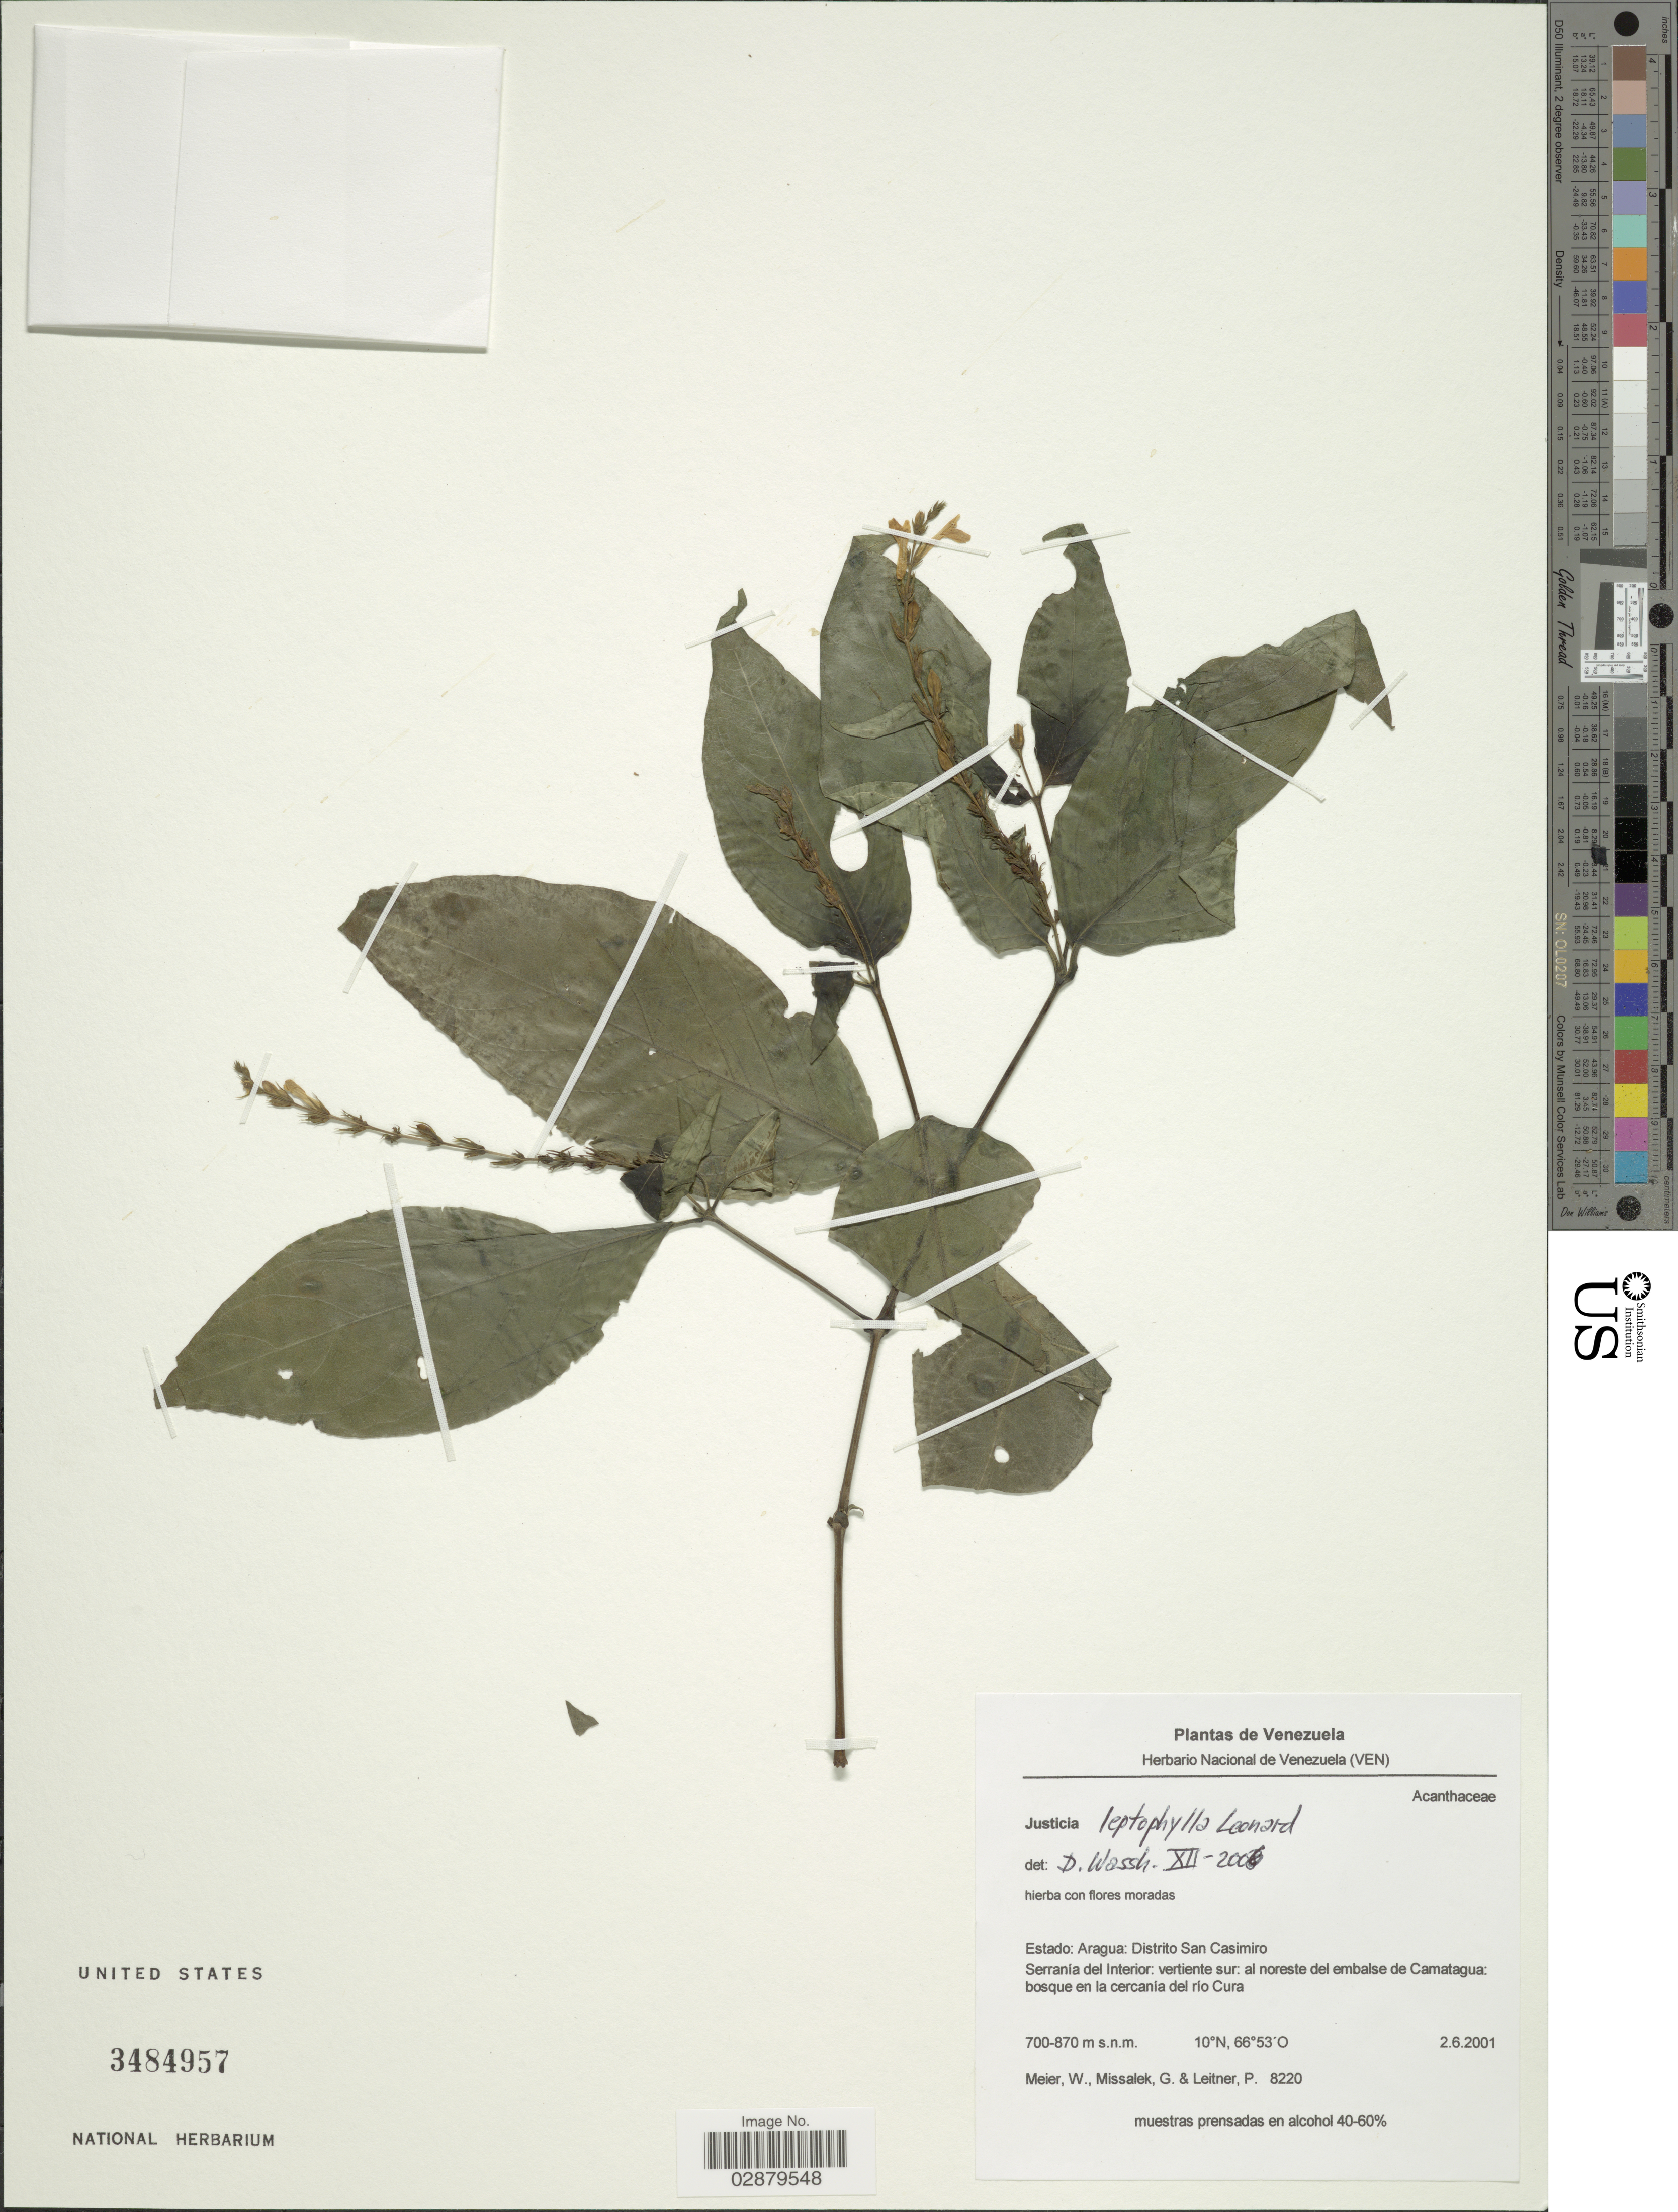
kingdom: Plantae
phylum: Tracheophyta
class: Magnoliopsida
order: Lamiales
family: Acanthaceae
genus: Justicia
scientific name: Justicia leptophylla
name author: Leonard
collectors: W. Meier, G. Missalek & P. Leitner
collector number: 8220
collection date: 2001-06-02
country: Venezuela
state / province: Aragua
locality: Distrito San casimiro. Serrania del Interior: vertiente sur: al noreste del embalse de Camatagua: bosque en la cercanía del río Cura.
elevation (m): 700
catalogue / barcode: US 3484957